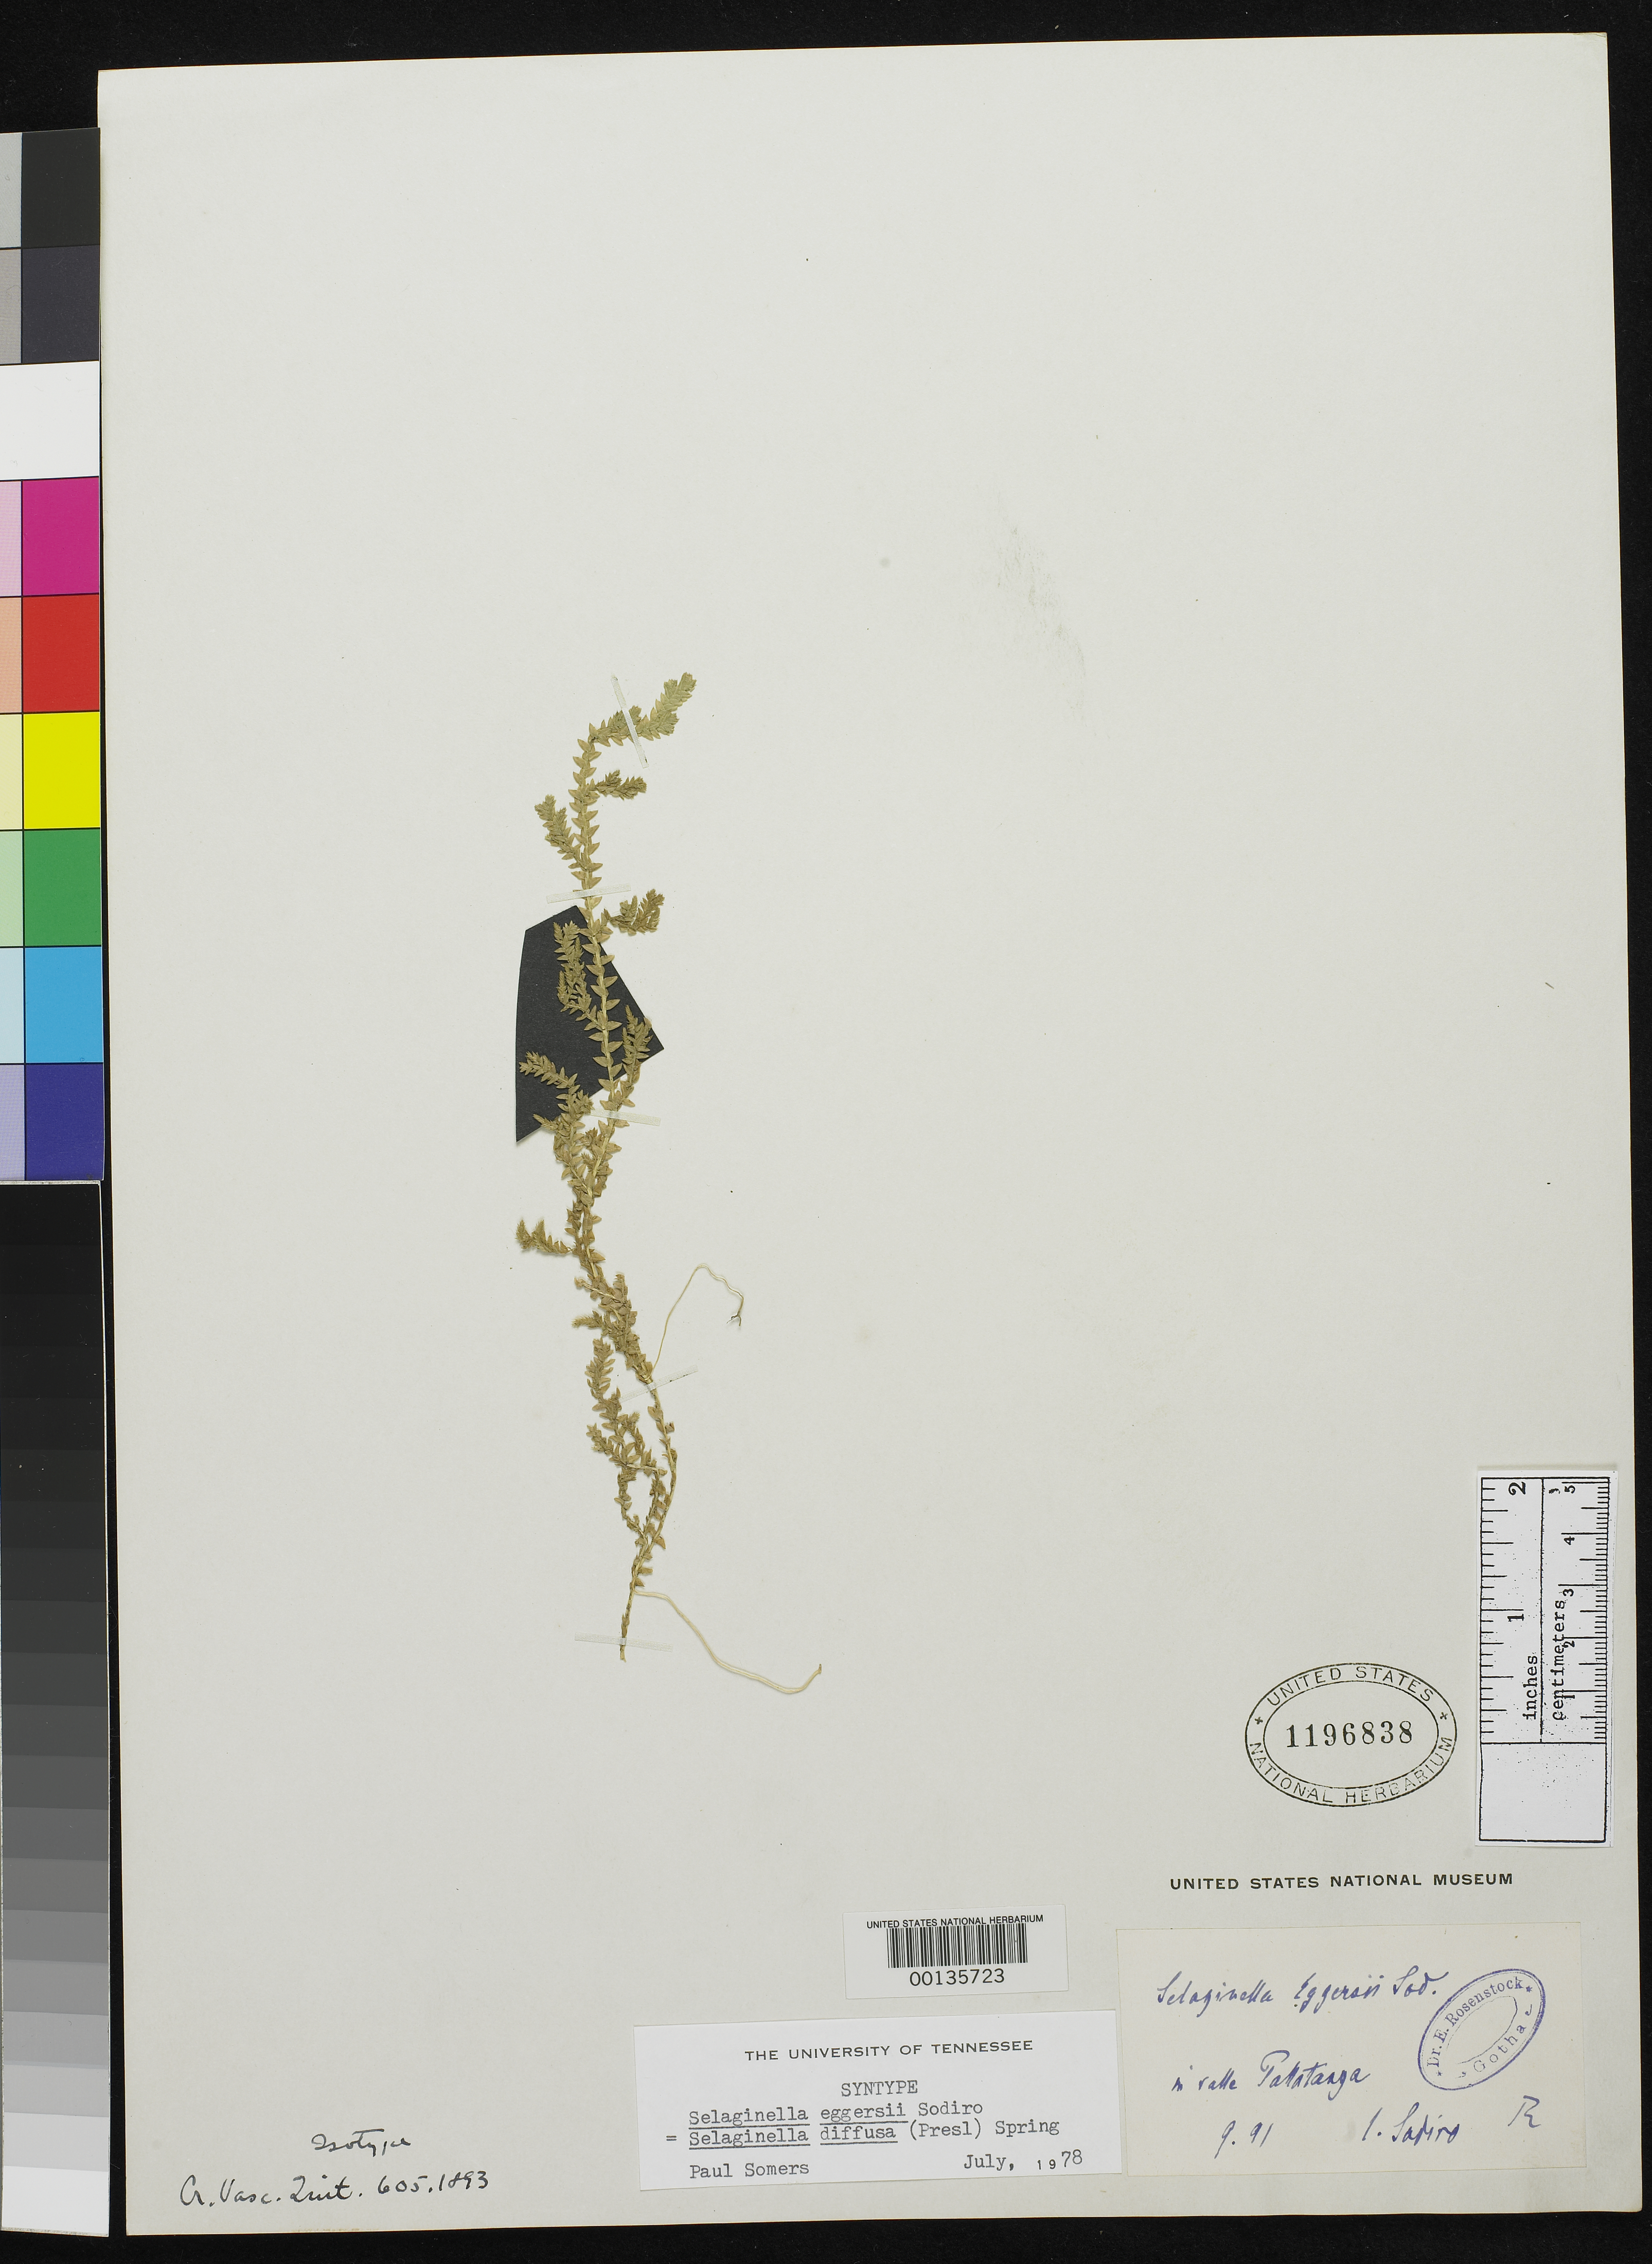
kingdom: Plantae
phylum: Tracheophyta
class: Lycopodiopsida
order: Selaginellales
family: Selaginellaceae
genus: Selaginella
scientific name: Selaginella eggersii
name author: Sodiro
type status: Type Collection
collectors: L. Sodiro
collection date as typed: Sep 1891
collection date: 1891-09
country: Ecuador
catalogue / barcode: US 1196838